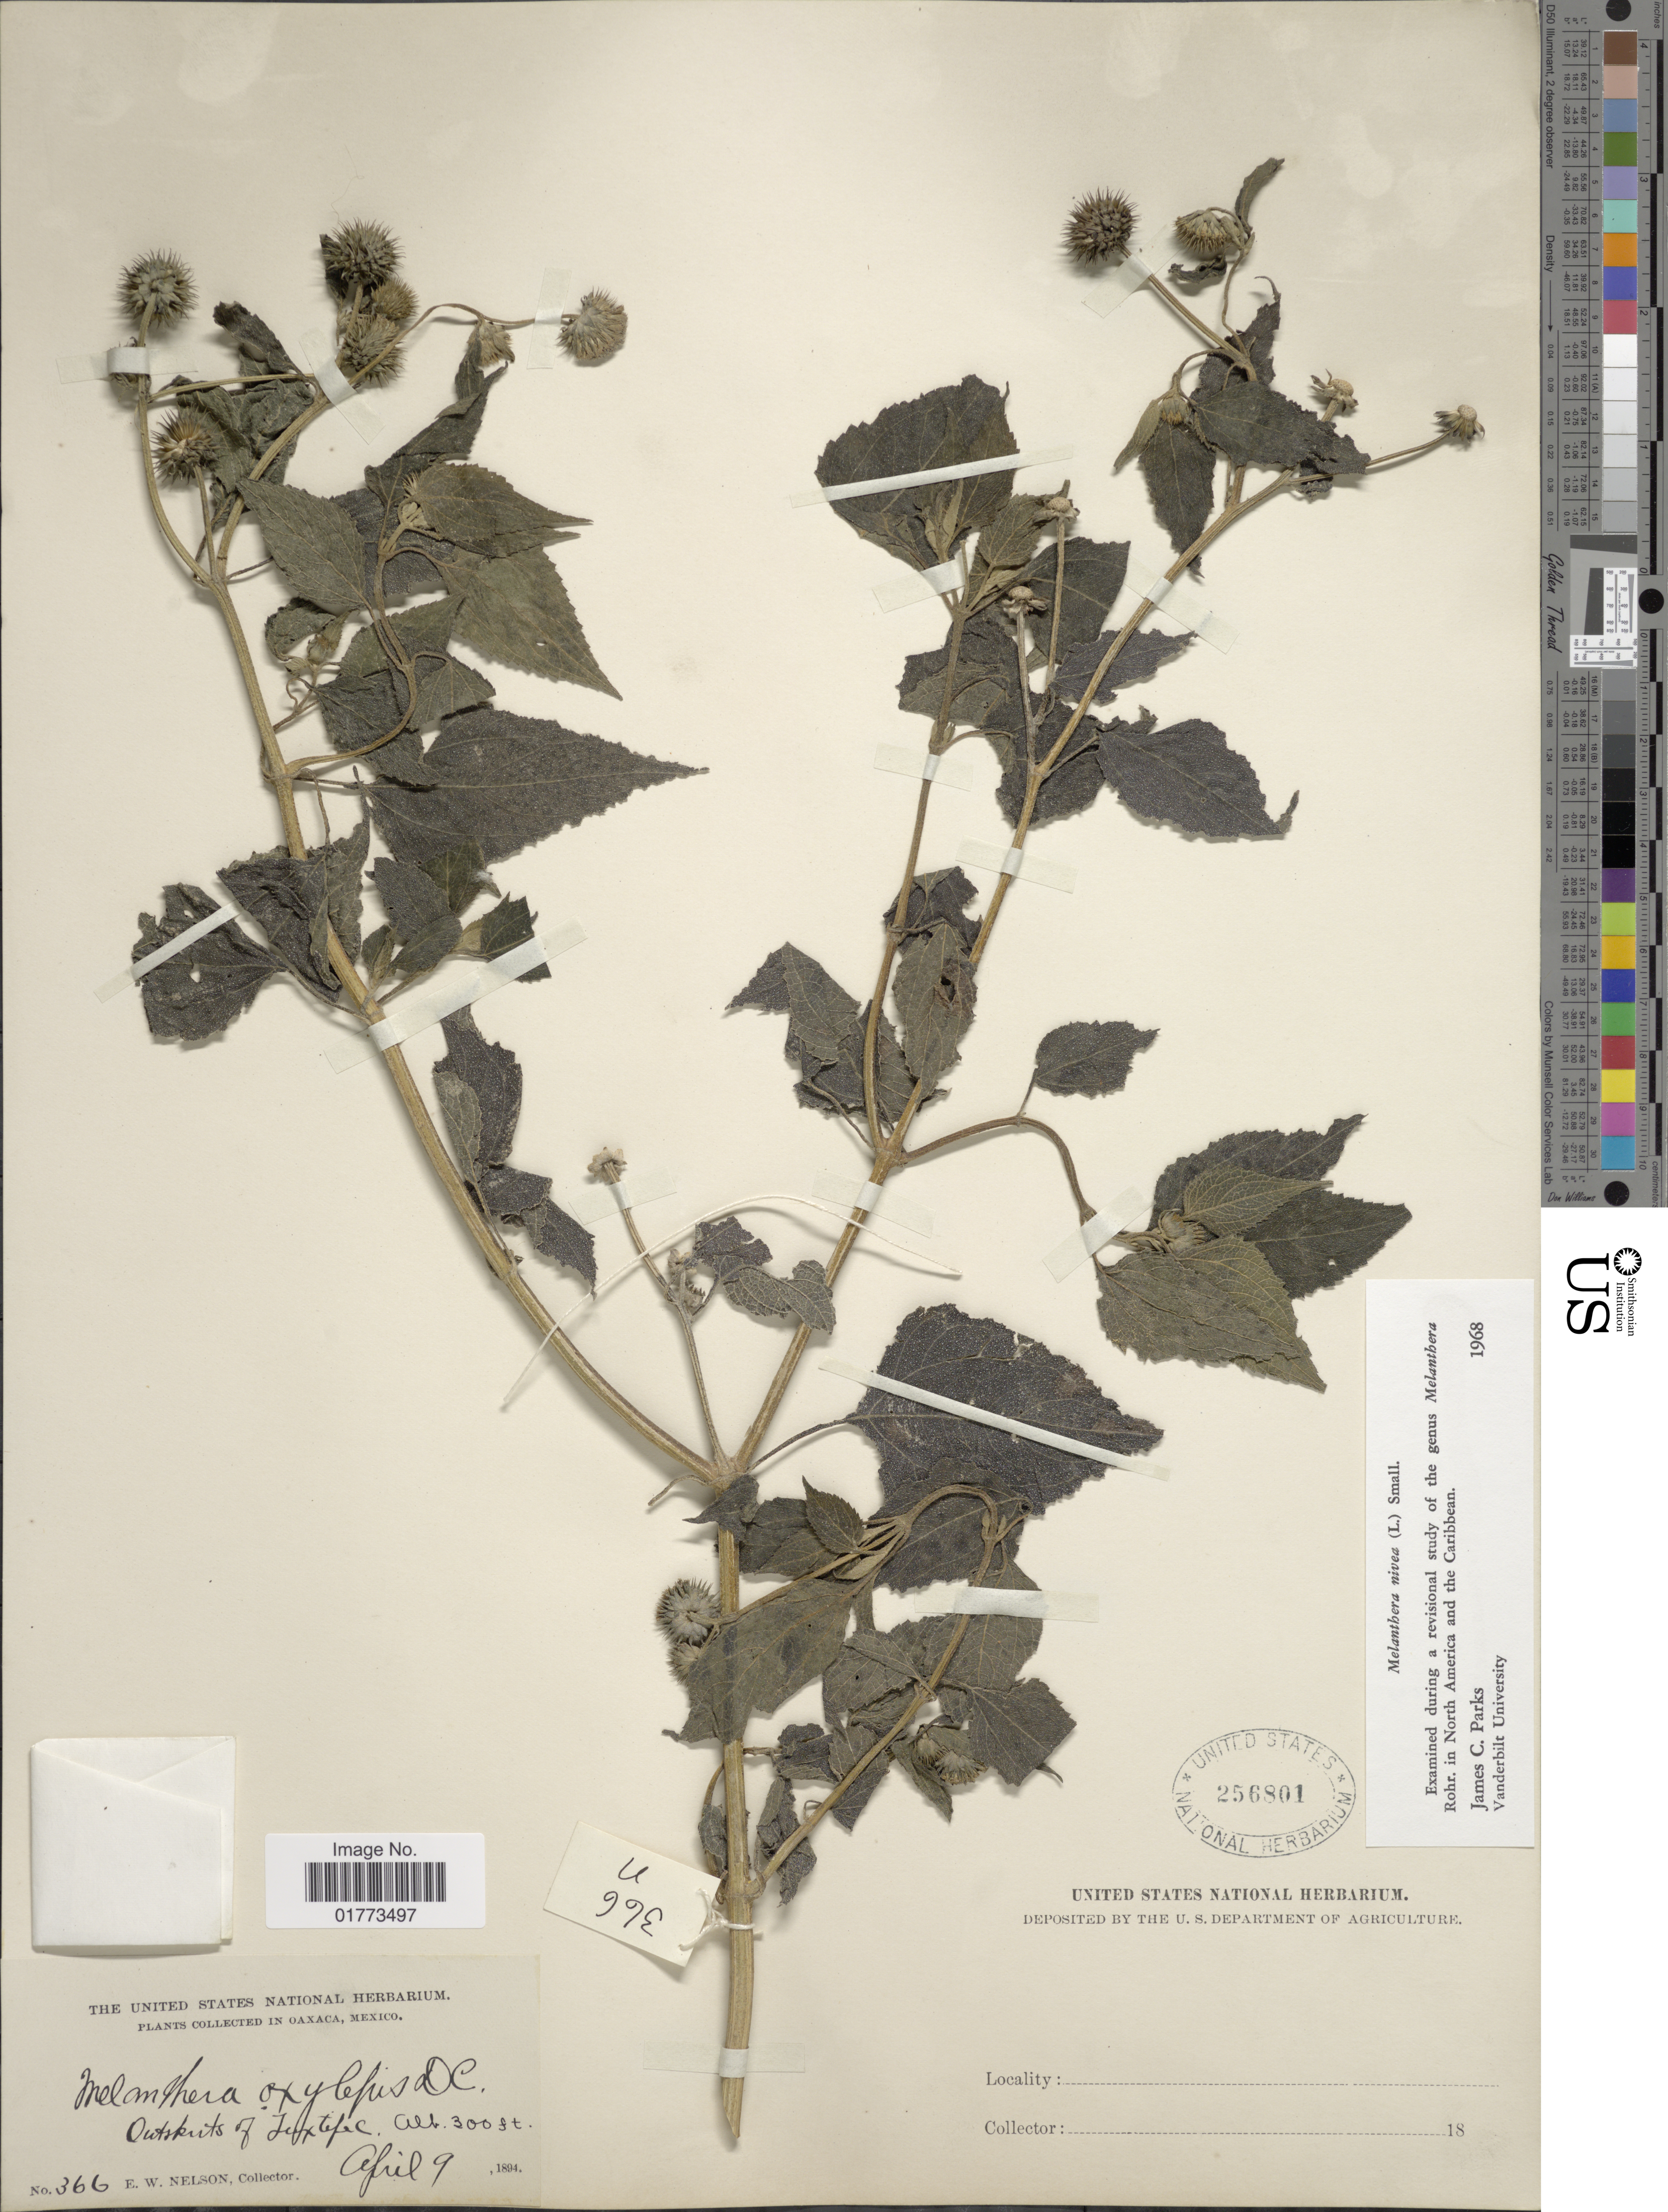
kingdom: Plantae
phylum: Tracheophyta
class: Magnoliopsida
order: Asterales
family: Asteraceae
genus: Melanthera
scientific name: Melanthera nivea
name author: (L.) Small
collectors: E. W. Nelson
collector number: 366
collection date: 1894-04-09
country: Mexico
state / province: Oaxaca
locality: Outskirts of Textepec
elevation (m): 91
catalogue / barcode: US 256801